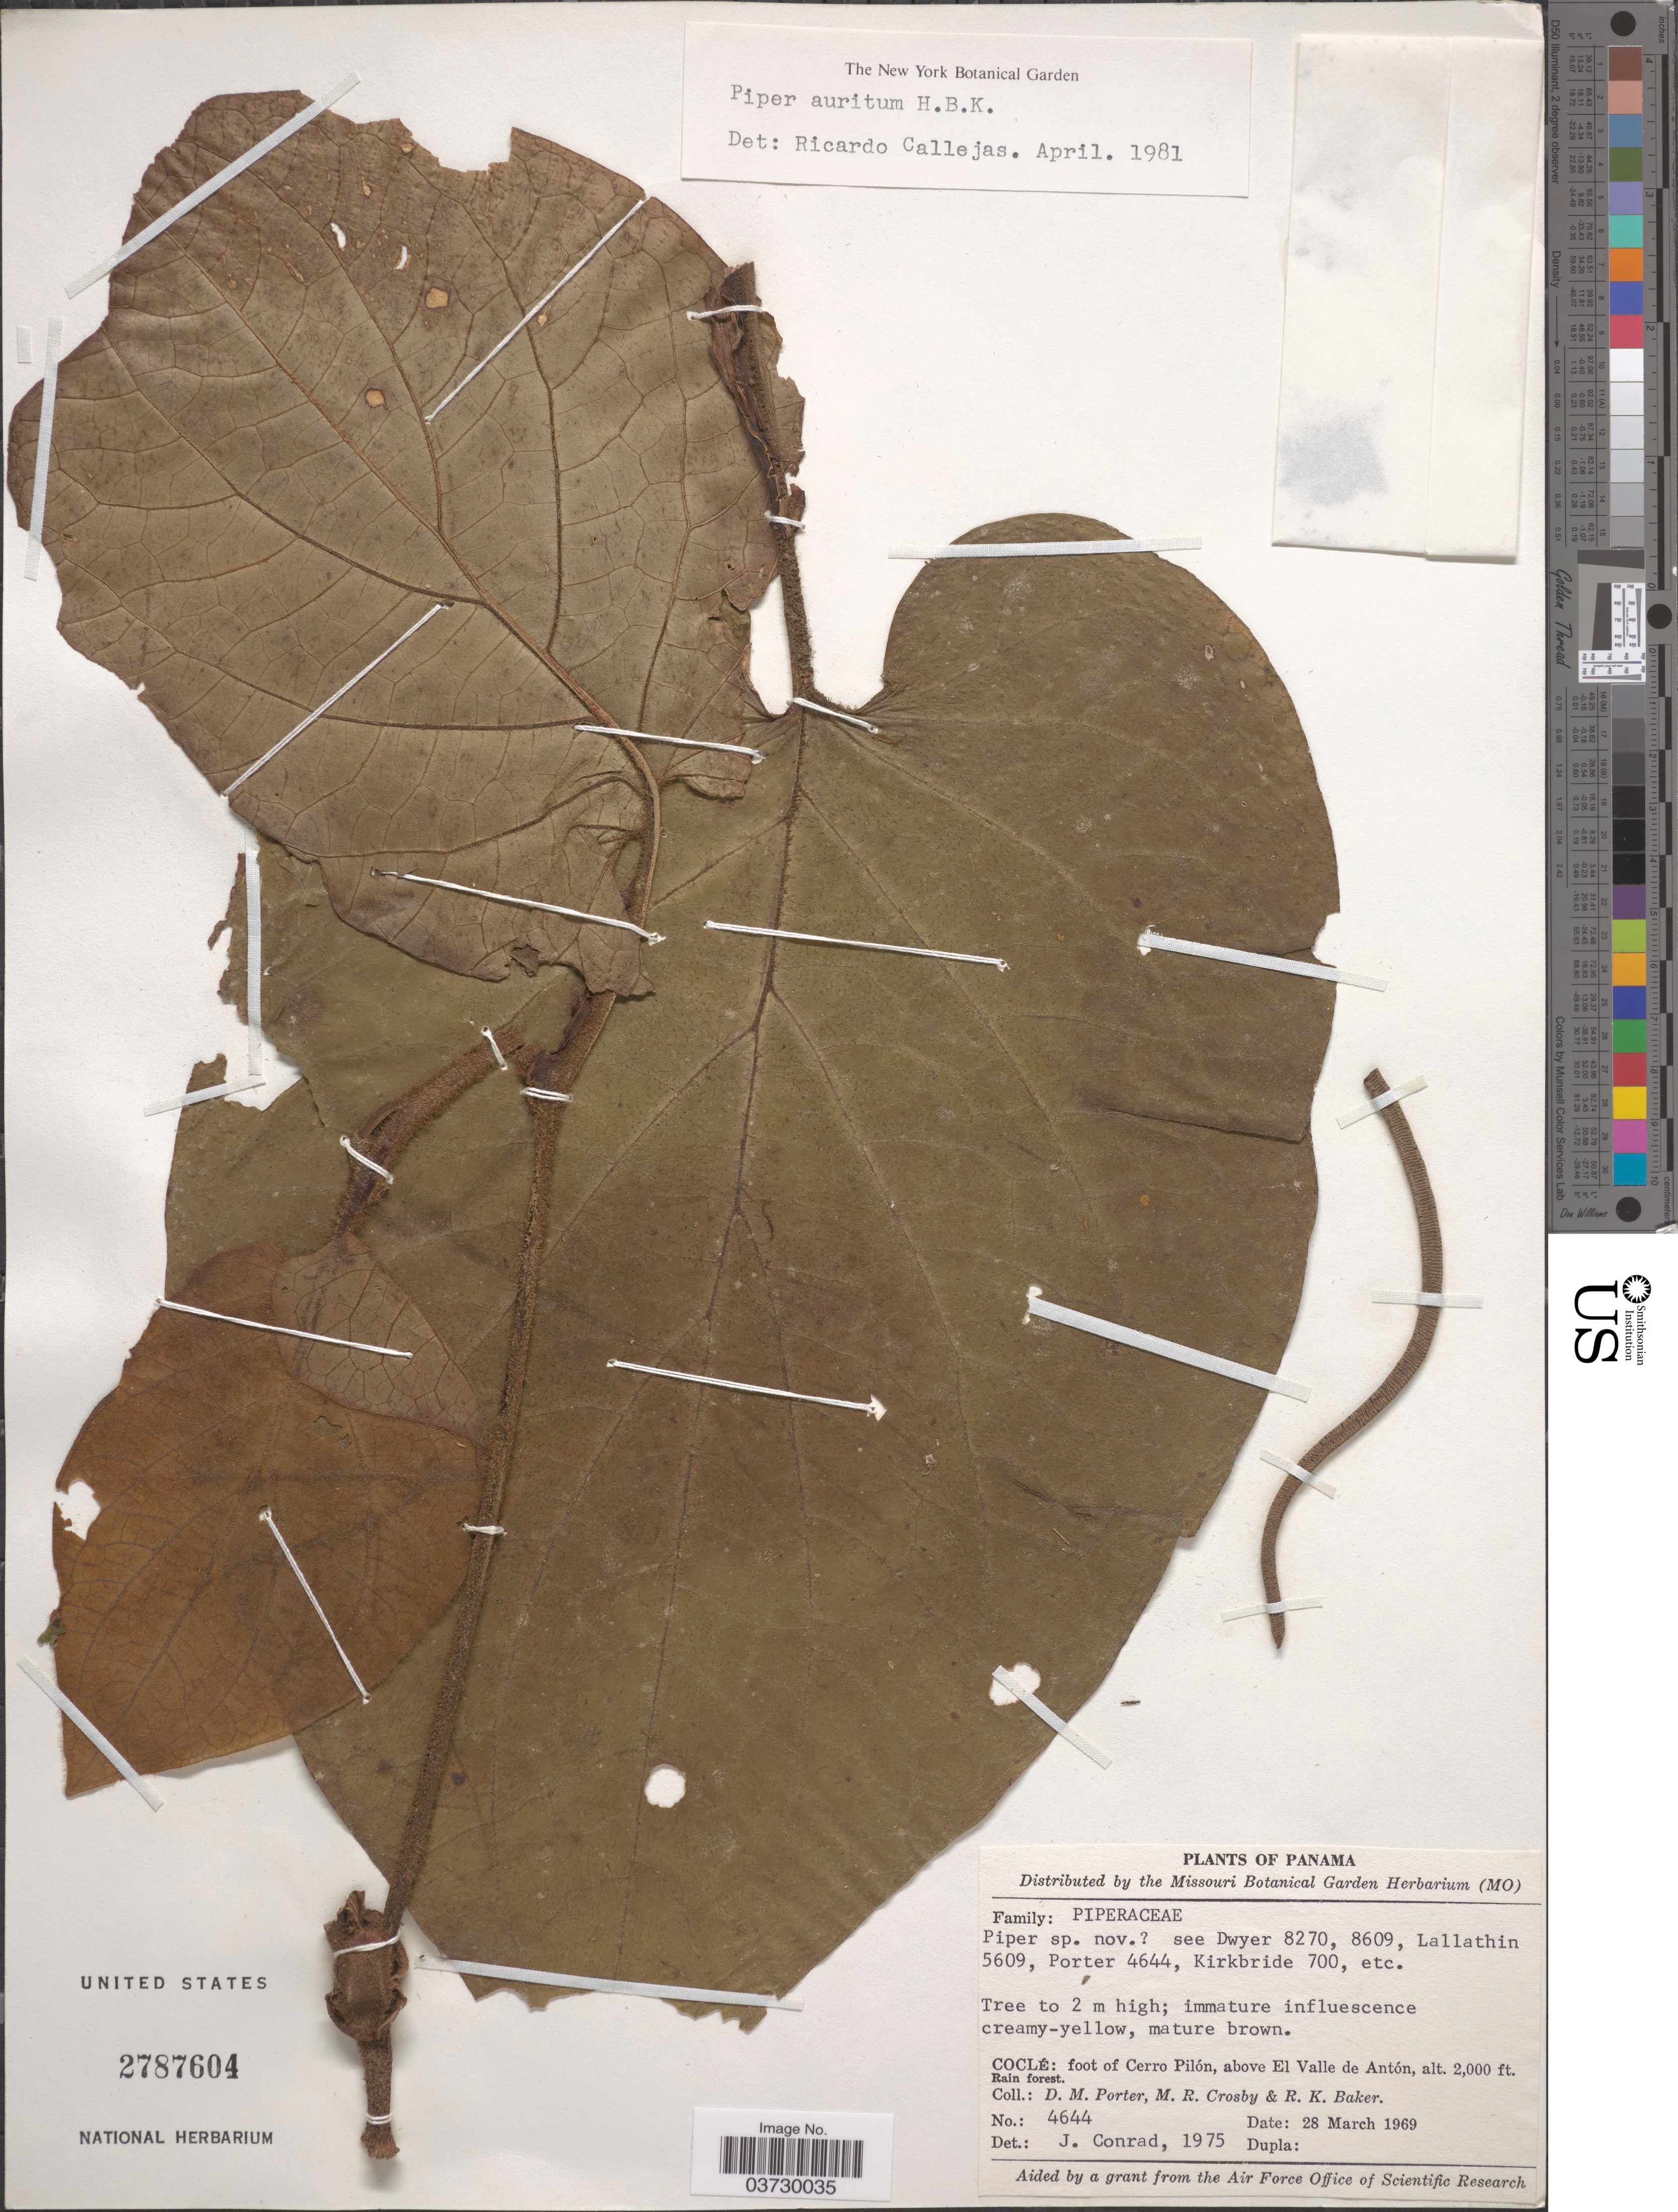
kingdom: Plantae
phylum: Tracheophyta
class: Magnoliopsida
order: Piperales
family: Piperaceae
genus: Piper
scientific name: Piper auritum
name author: Kunth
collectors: D. Porter, M. R. Crosby & R. K. Baker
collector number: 4644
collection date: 1969-03-28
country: Panama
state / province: Cocle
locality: Foot of Cerro Pilón, above El Valle de Antón.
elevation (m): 610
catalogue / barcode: US 2787604